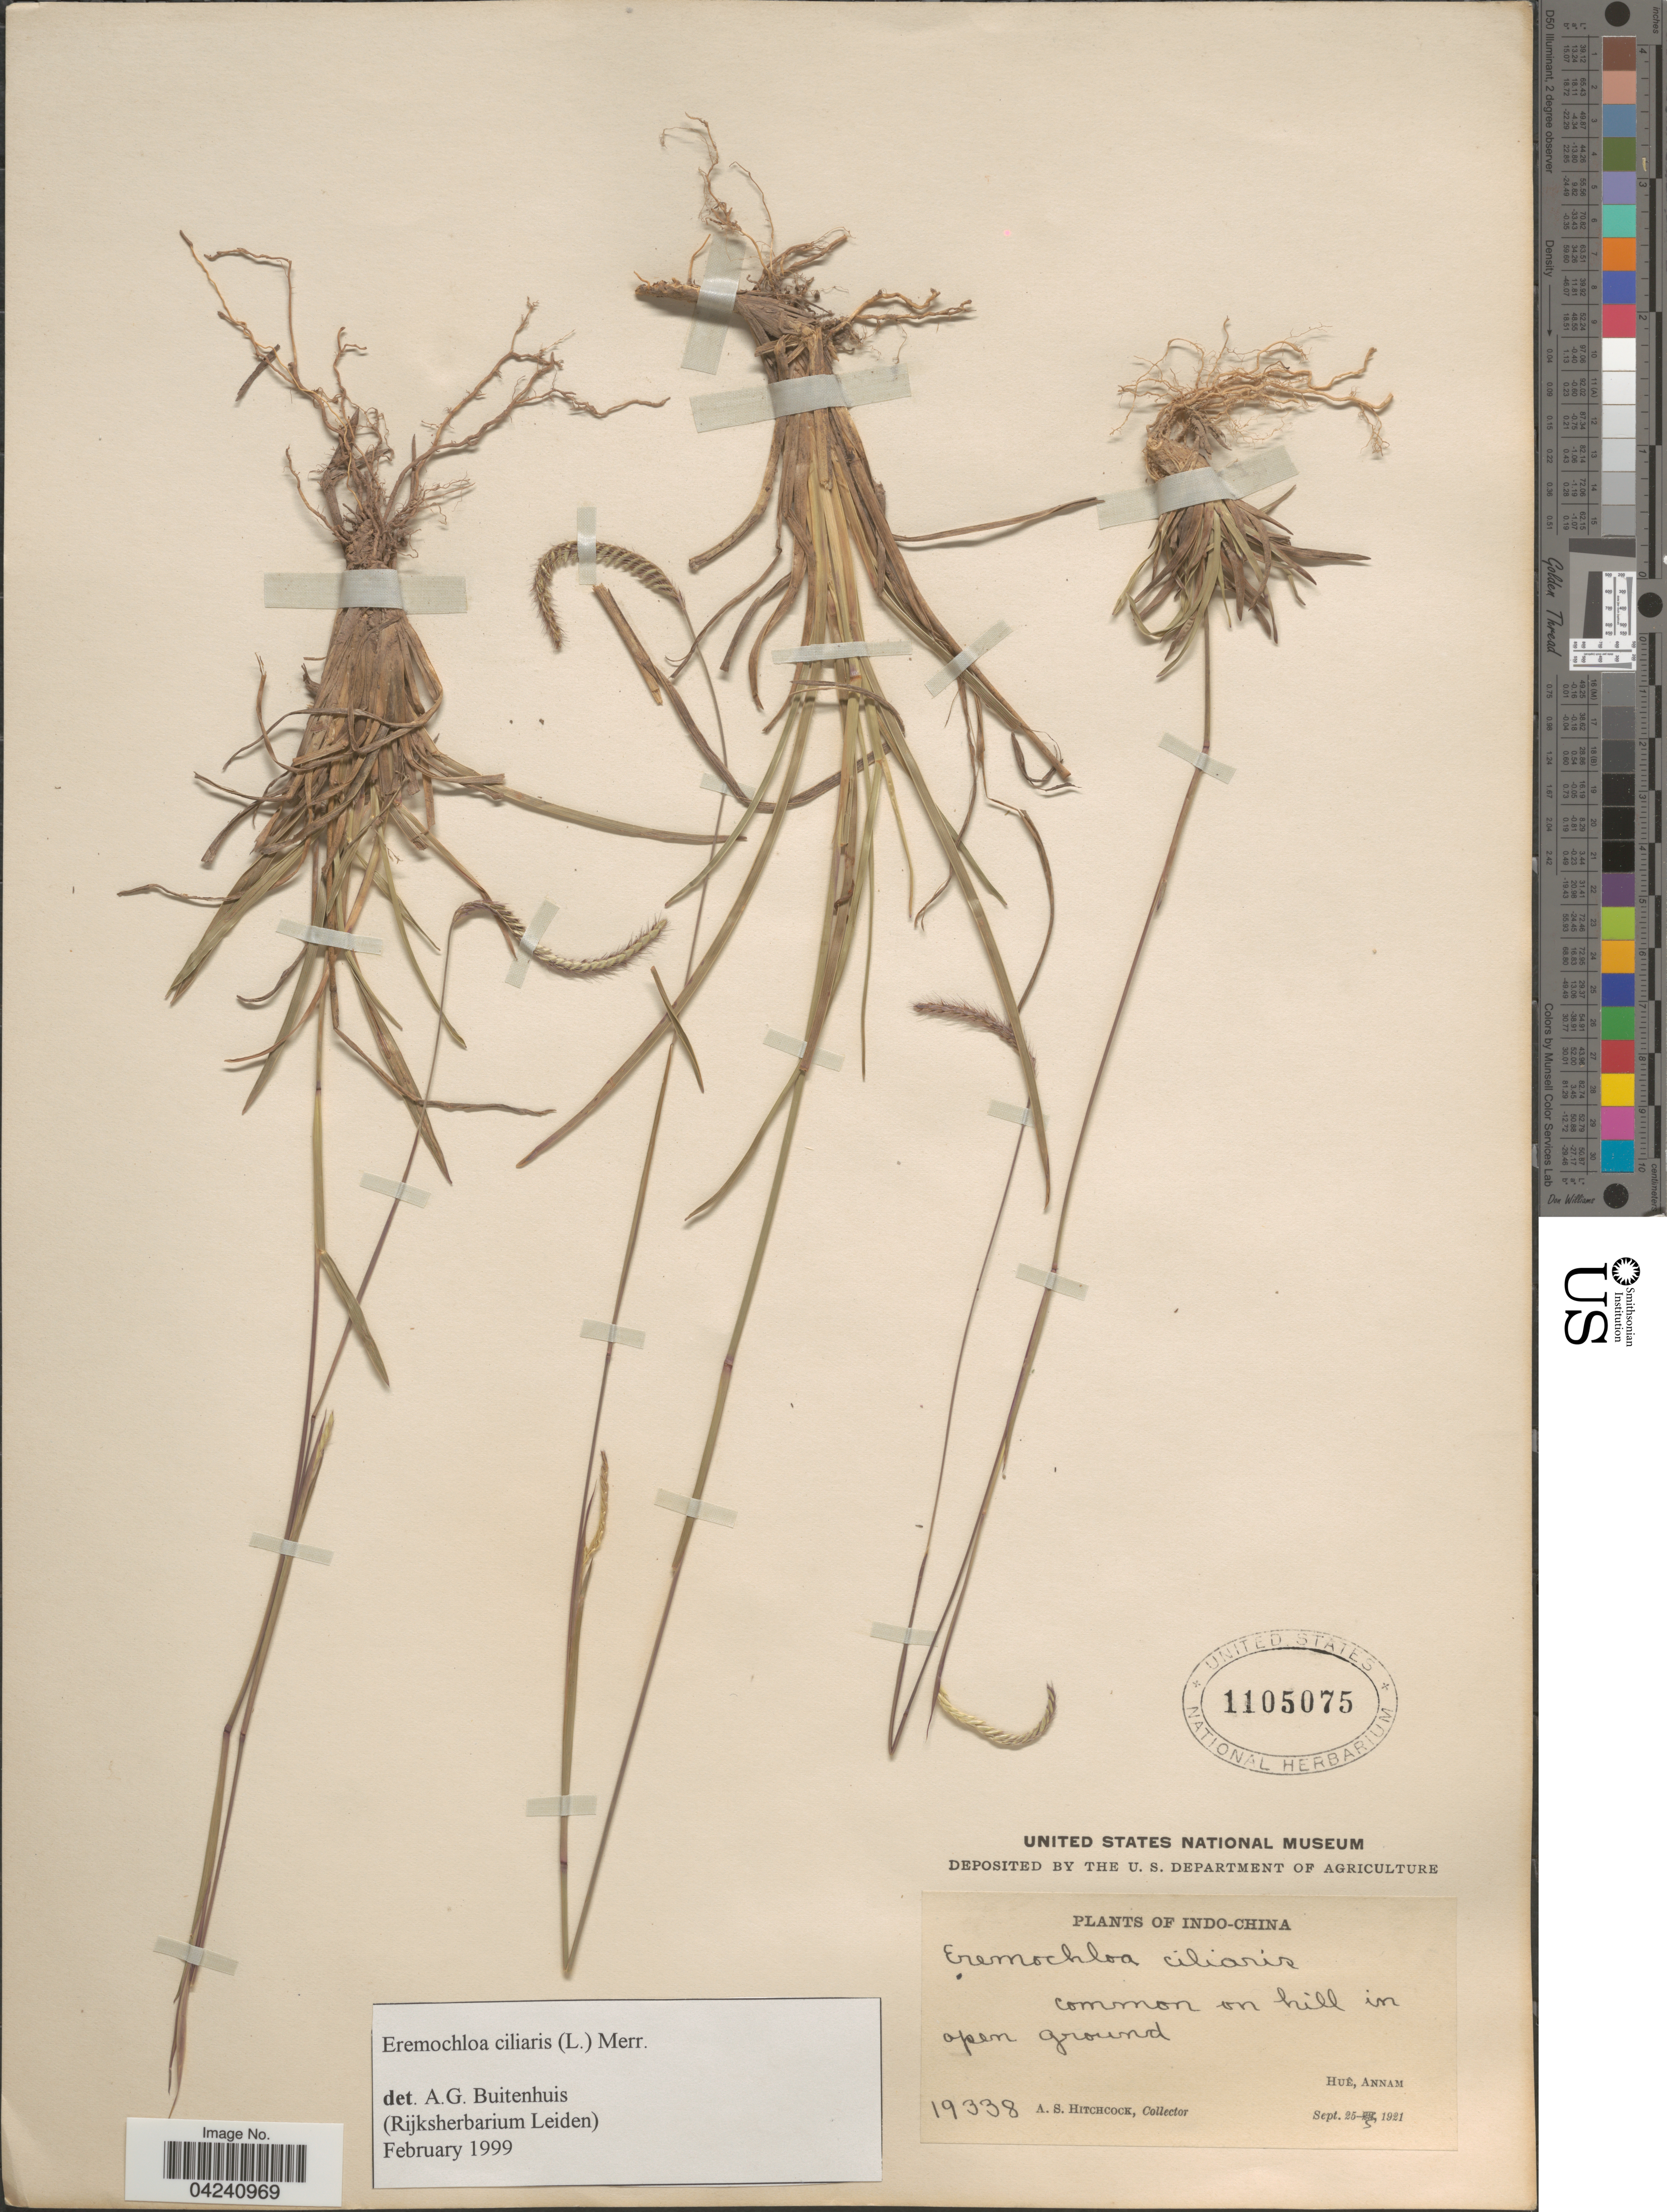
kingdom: Plantae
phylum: Tracheophyta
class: Liliopsida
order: Poales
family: Poaceae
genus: Eremochloa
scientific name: Eremochloa ciliaris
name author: (L.) Merr.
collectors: A. S. Hitchcock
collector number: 19338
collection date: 1921-09-25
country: Vietnam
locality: Indo-China. Common on hill in open ground. Huê, Annam.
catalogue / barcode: US 1105075